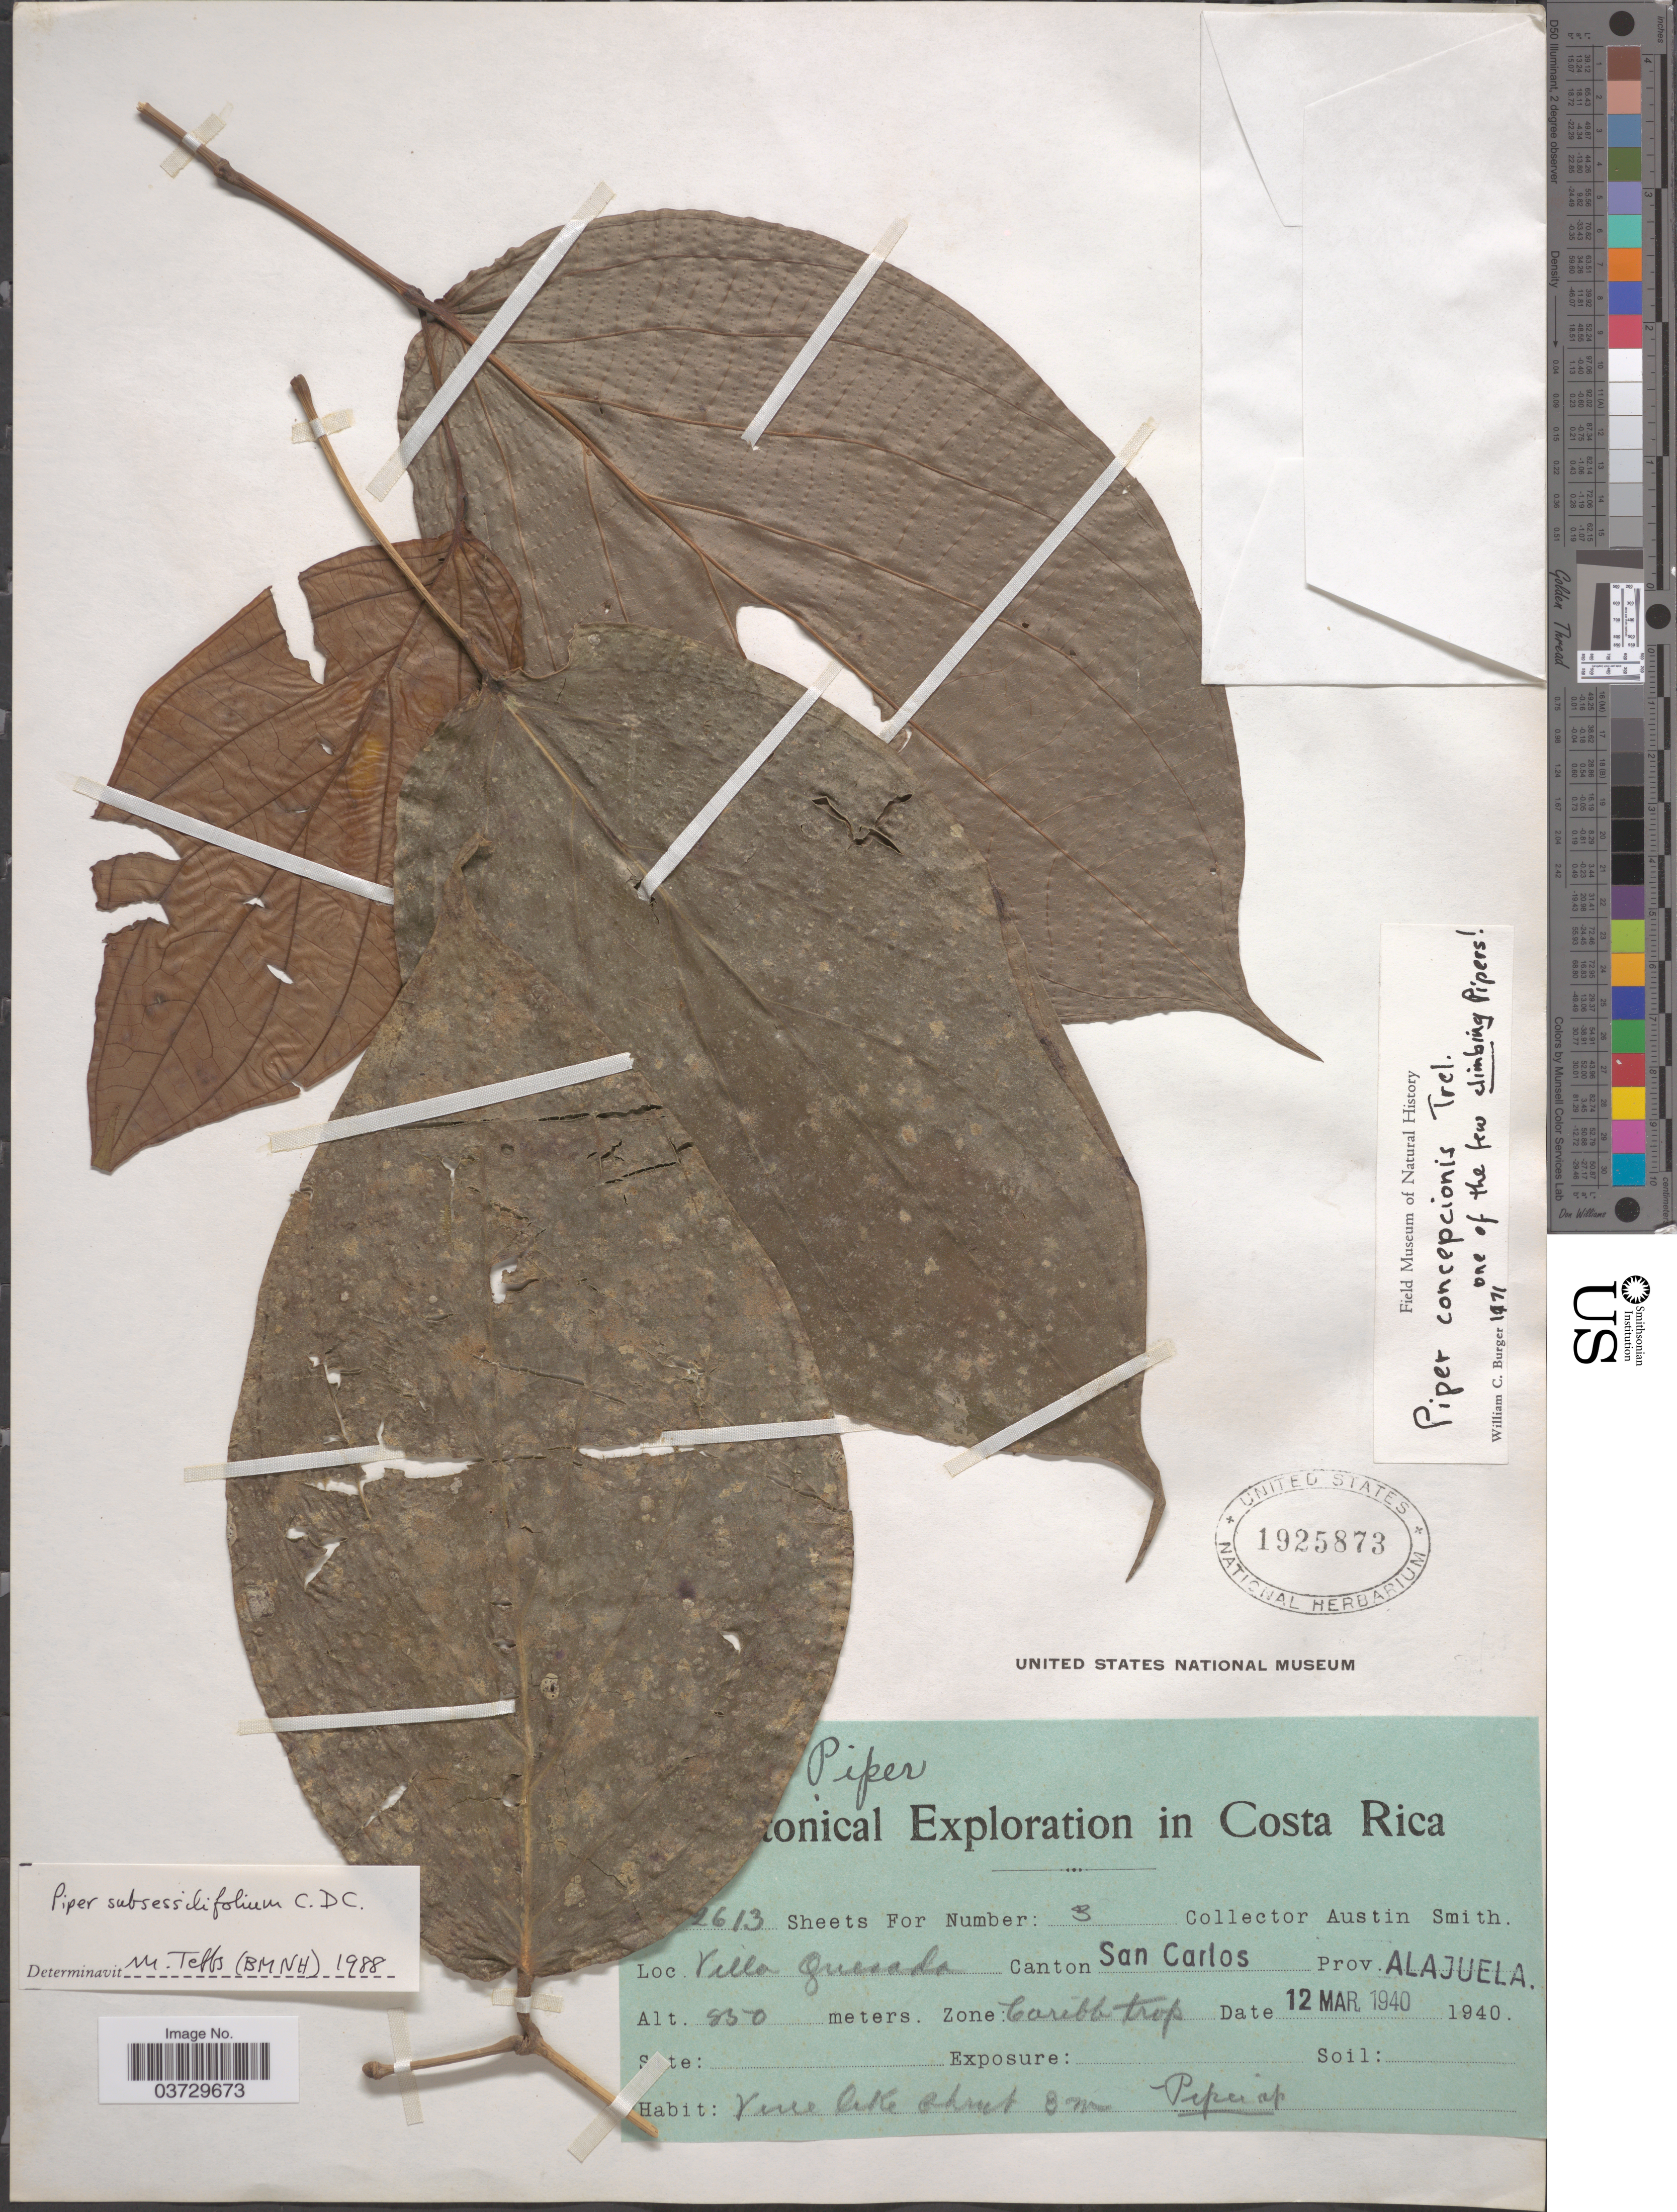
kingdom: Plantae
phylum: Tracheophyta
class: Magnoliopsida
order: Piperales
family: Piperaceae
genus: Piper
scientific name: Piper subsessilifolium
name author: C. DC.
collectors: Aust P. Smith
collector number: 2613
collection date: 1940-03-12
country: Costa Rica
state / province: Alajuela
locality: Villa Quesada Canton San Carlos. Zone: Caribb trop.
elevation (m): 850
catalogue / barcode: US 1925873